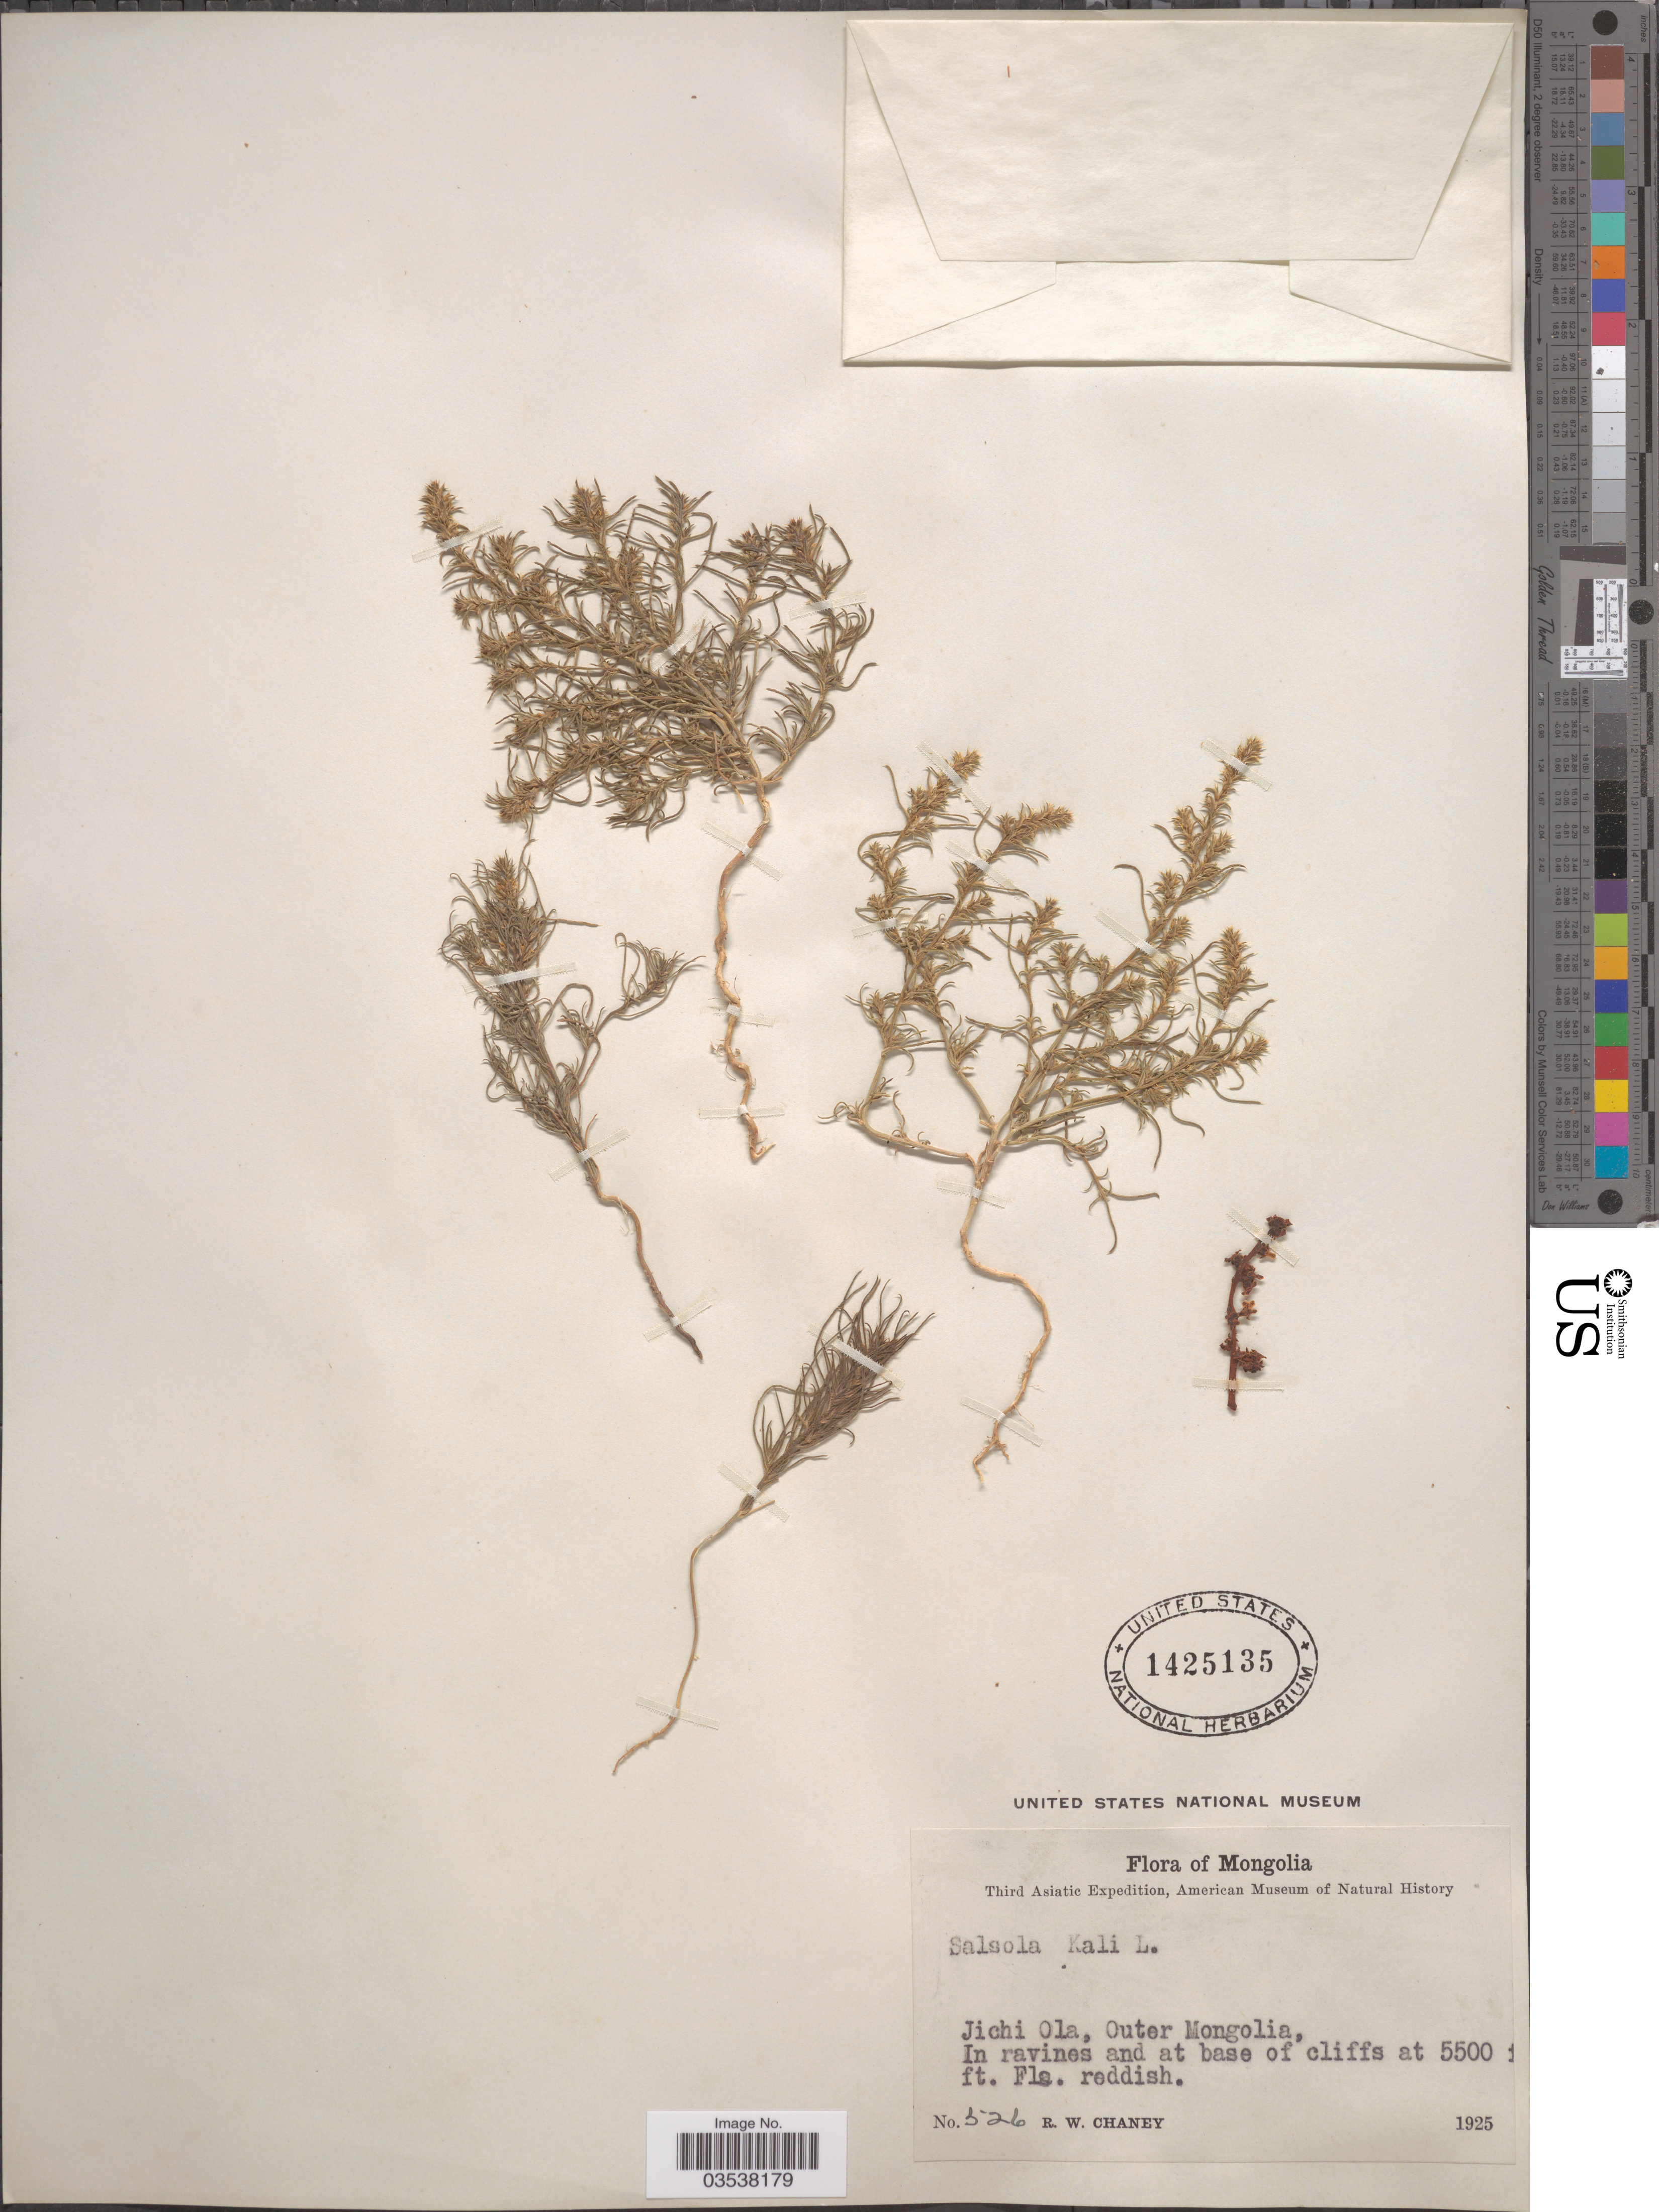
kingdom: Plantae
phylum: Tracheophyta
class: Magnoliopsida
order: Caryophyllales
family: Amaranthaceae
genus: Salsola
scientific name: Salsola kali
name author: L.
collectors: R. Chaney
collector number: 526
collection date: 1925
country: Mongolia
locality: Jichi Ola, Outer Mongolia.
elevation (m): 1676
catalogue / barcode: US 1425135